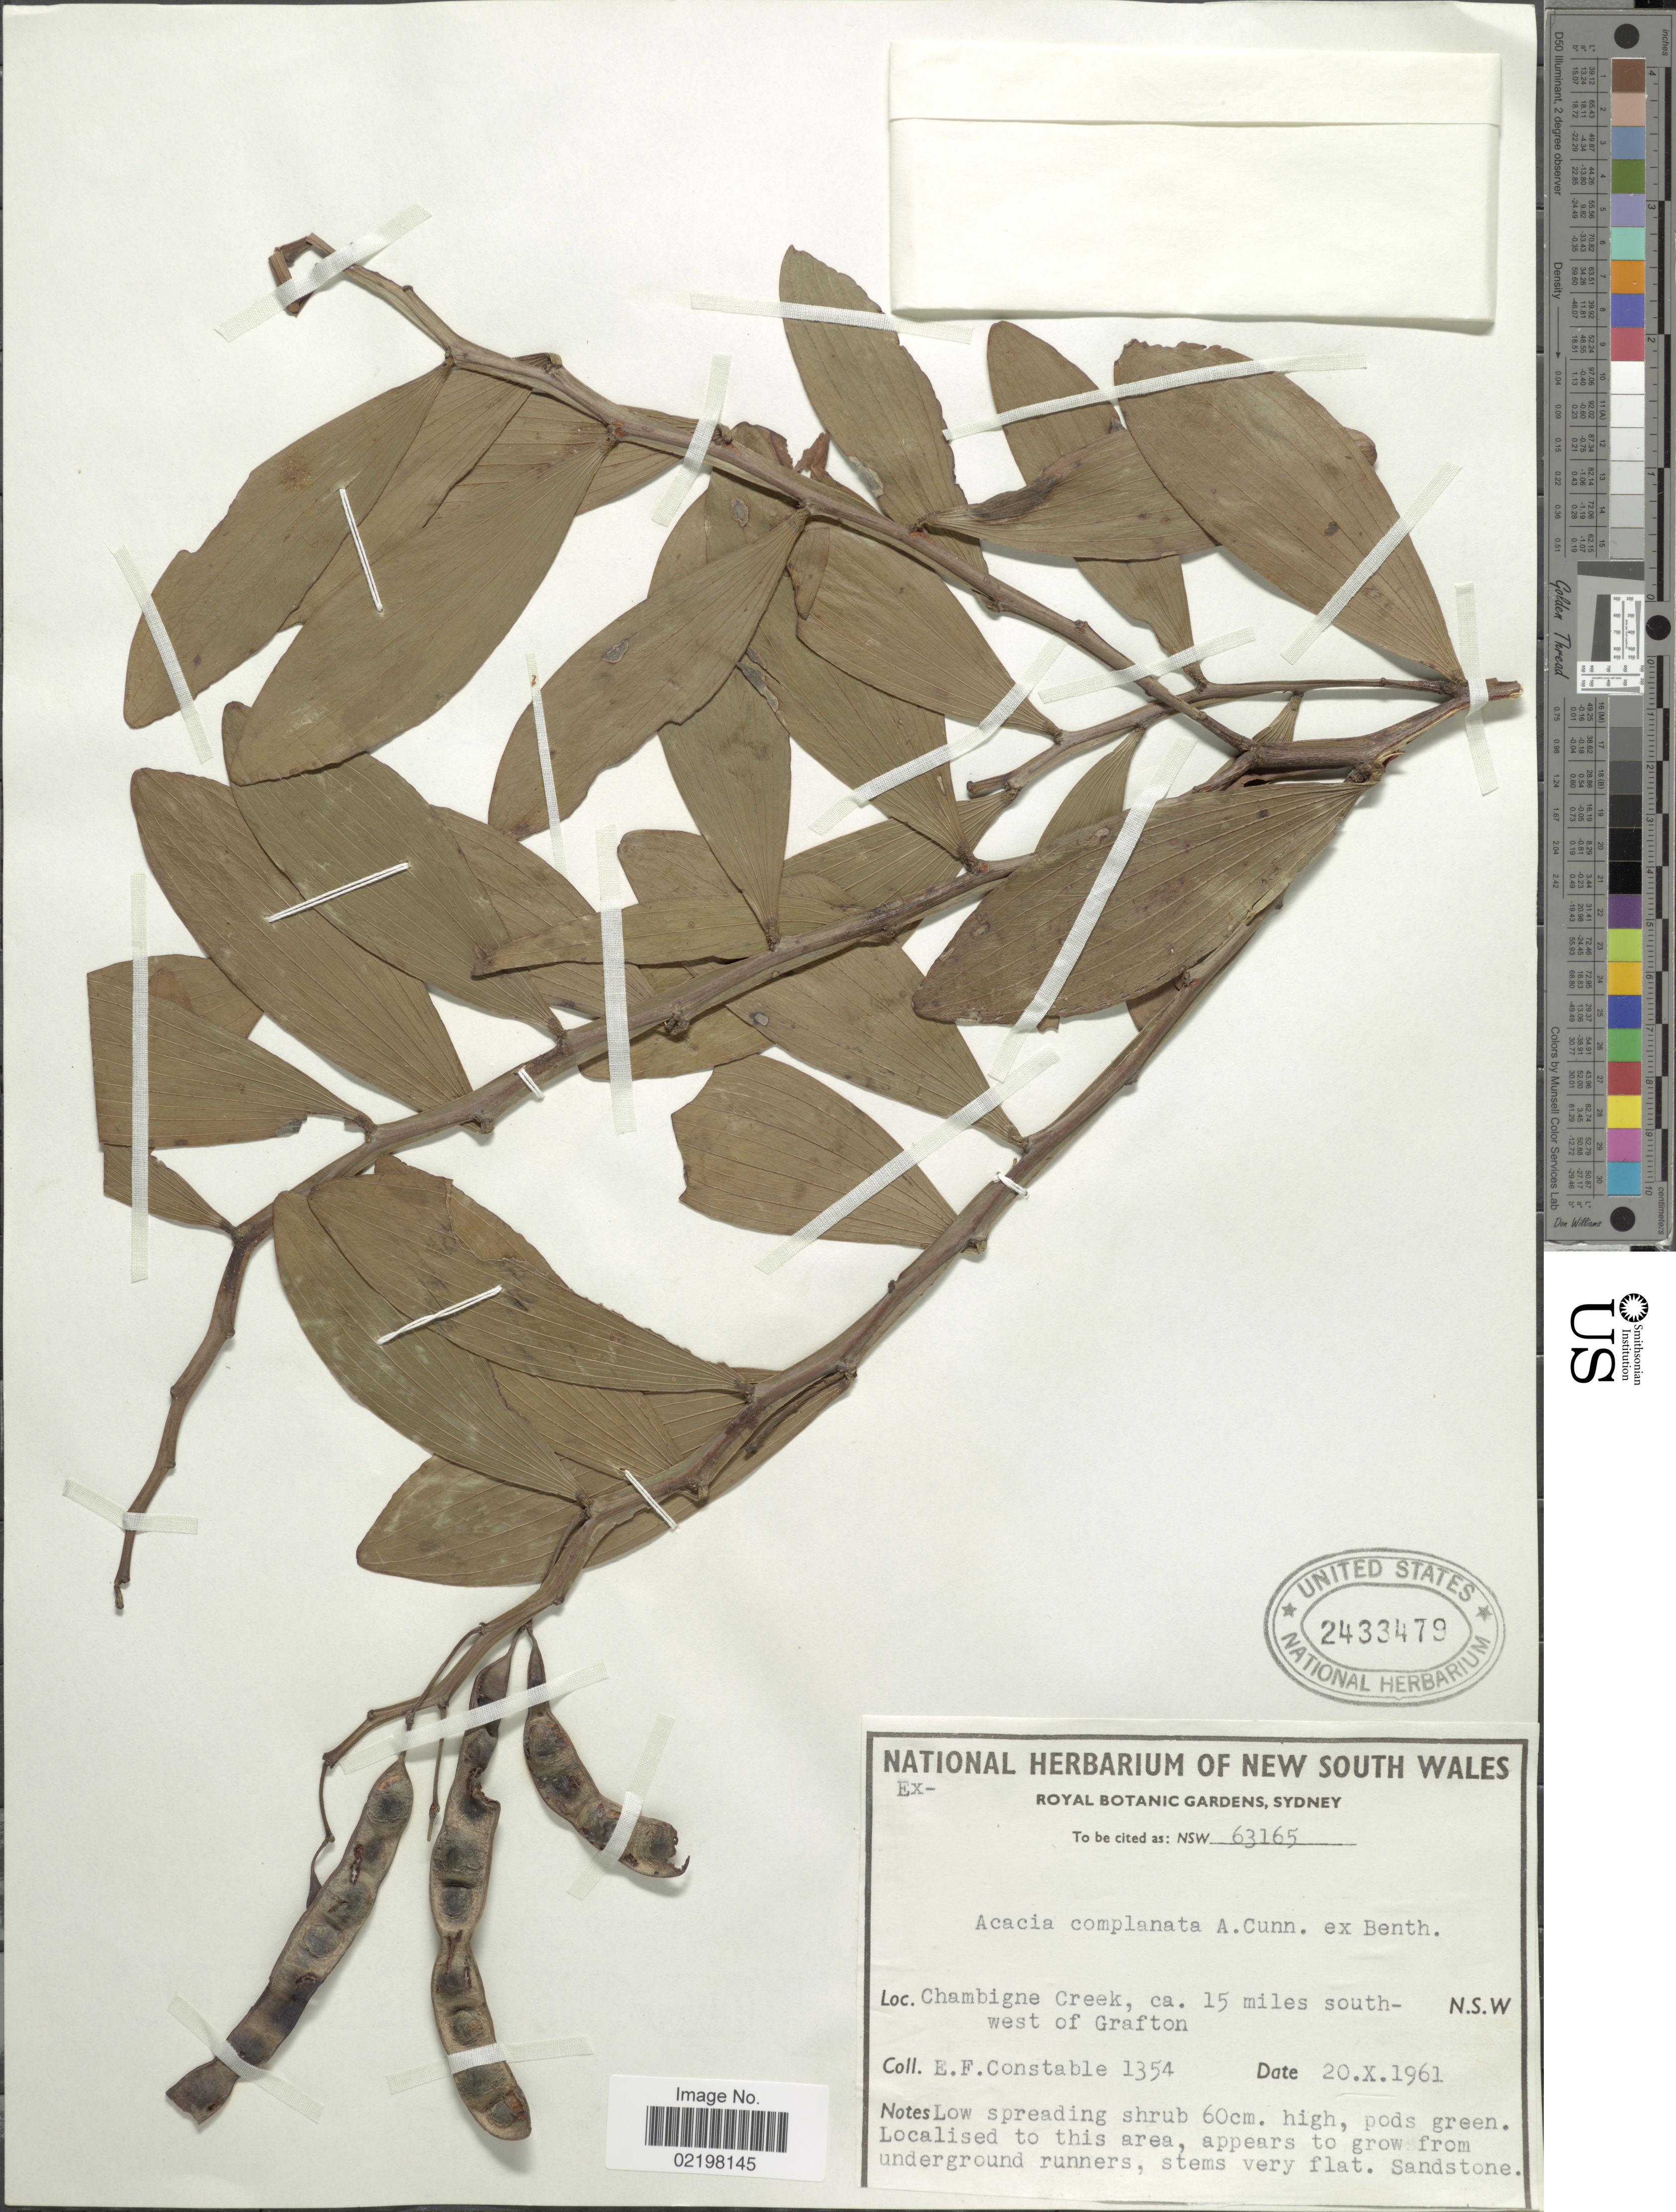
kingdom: Plantae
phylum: Tracheophyta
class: Magnoliopsida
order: Fabales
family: Fabaceae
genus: Acacia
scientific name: Acacia complanata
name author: A. Cunn.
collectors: E. F. Constable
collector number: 1354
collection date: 1961-10-20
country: Australia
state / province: New South Wales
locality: Chambigne Creek, 15 miles south-west of Grafton, N.S.W.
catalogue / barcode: US 2433479